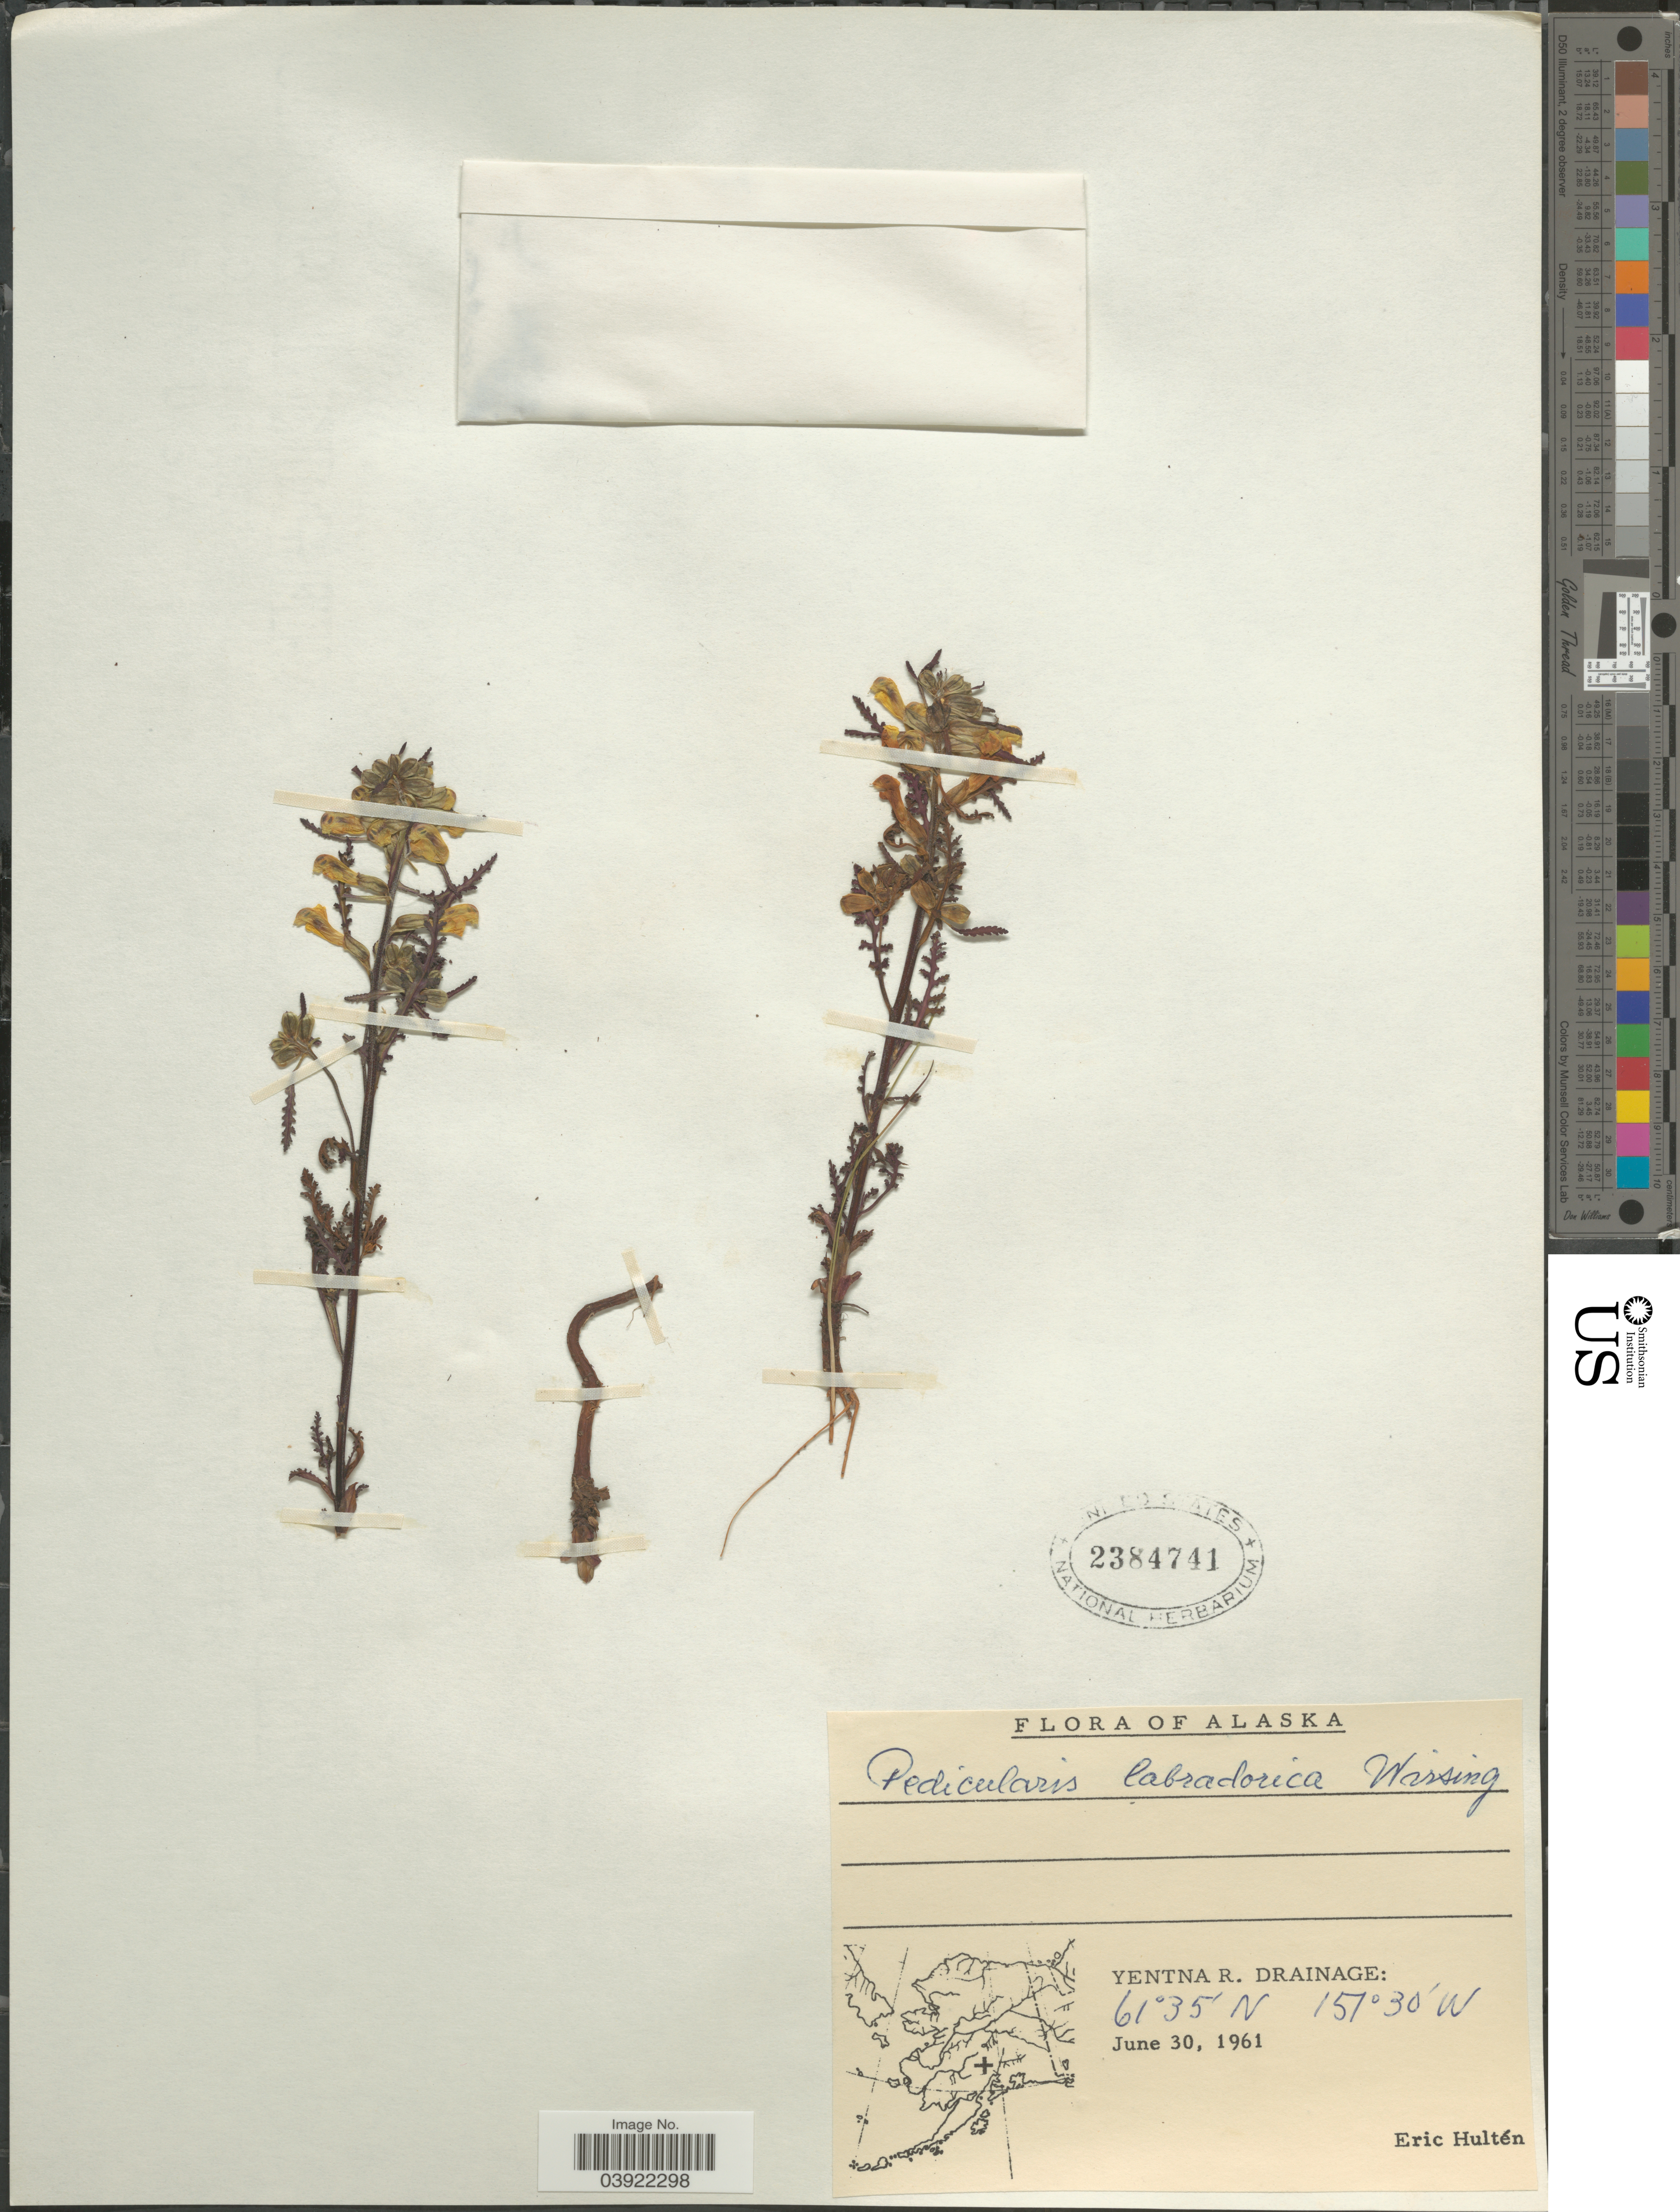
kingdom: Plantae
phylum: Tracheophyta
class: Magnoliopsida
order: Lamiales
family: Orobanchaceae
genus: Pedicularis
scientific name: Pedicularis labradorica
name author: Wirsing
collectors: E. G. Hultén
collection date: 1961-06-30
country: United States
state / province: Alaska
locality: Yentna R. Drainage.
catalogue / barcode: US 2384741